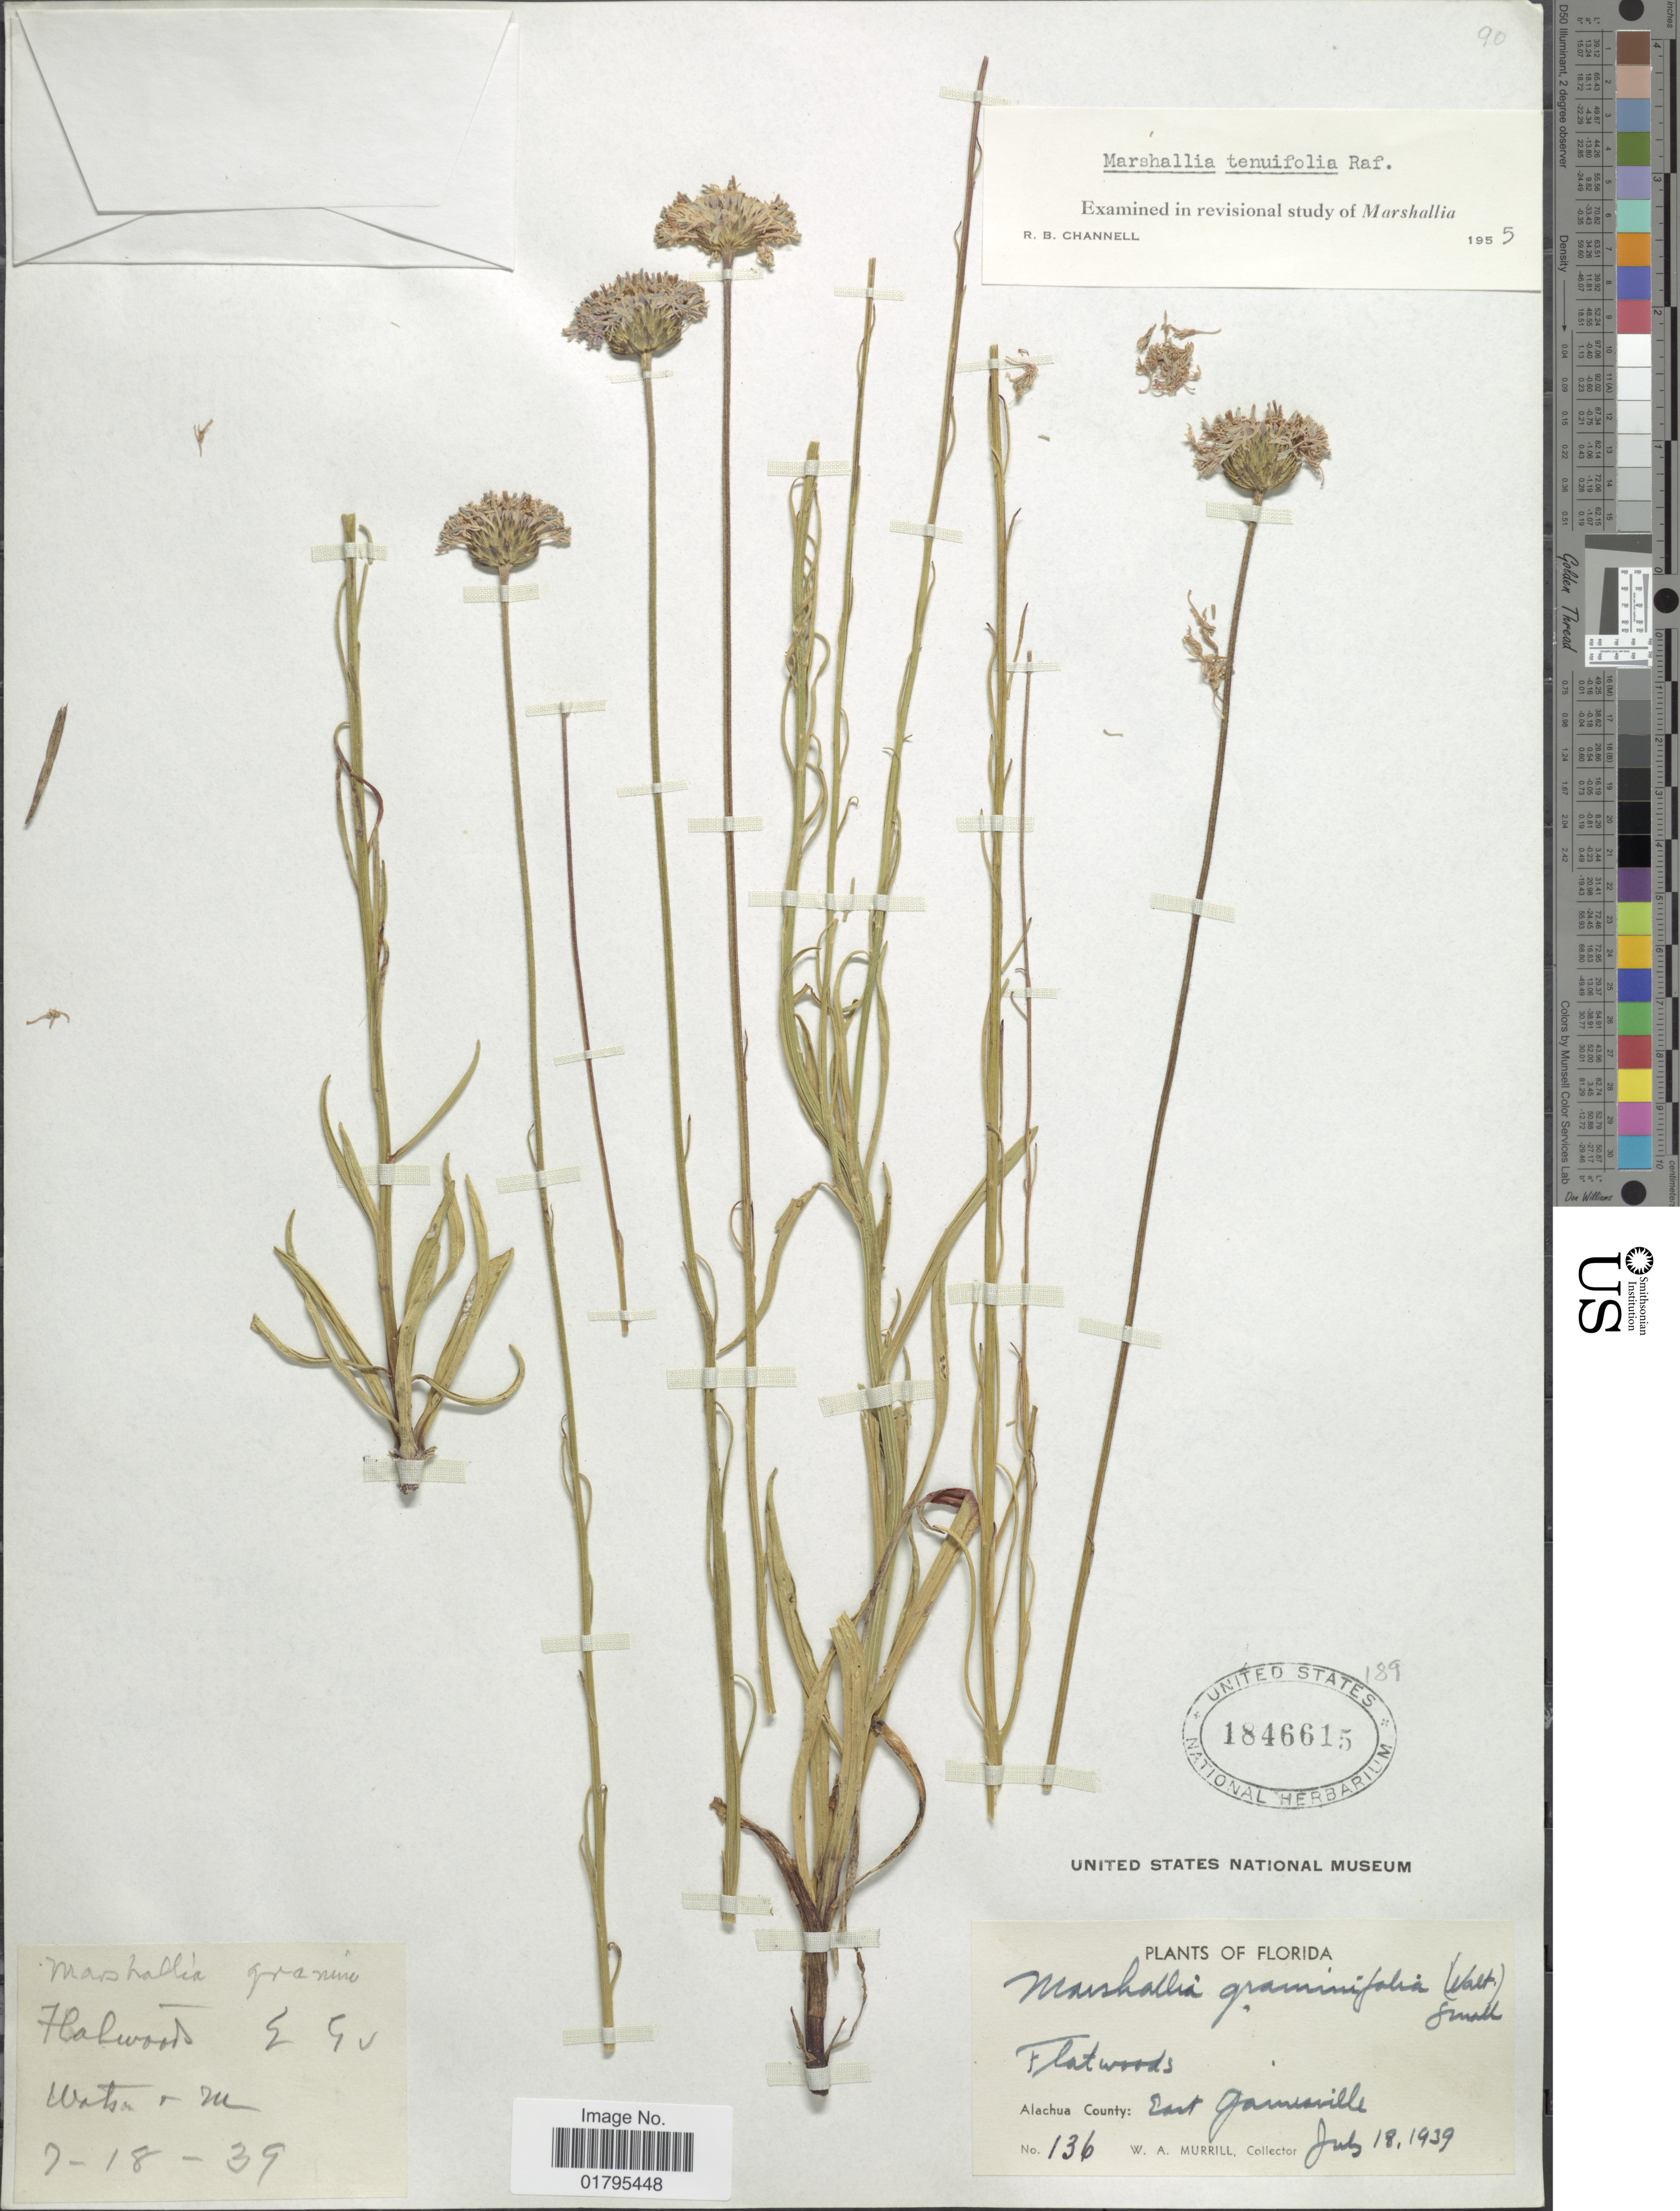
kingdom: Plantae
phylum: Tracheophyta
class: Magnoliopsida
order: Asterales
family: Asteraceae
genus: Marshallia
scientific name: Marshallia tenuifolia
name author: Raf.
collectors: W. A. Murrill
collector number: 136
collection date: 1939-07-18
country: United States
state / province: Florida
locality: Alachua County: East Garnesville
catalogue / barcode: US 1846615